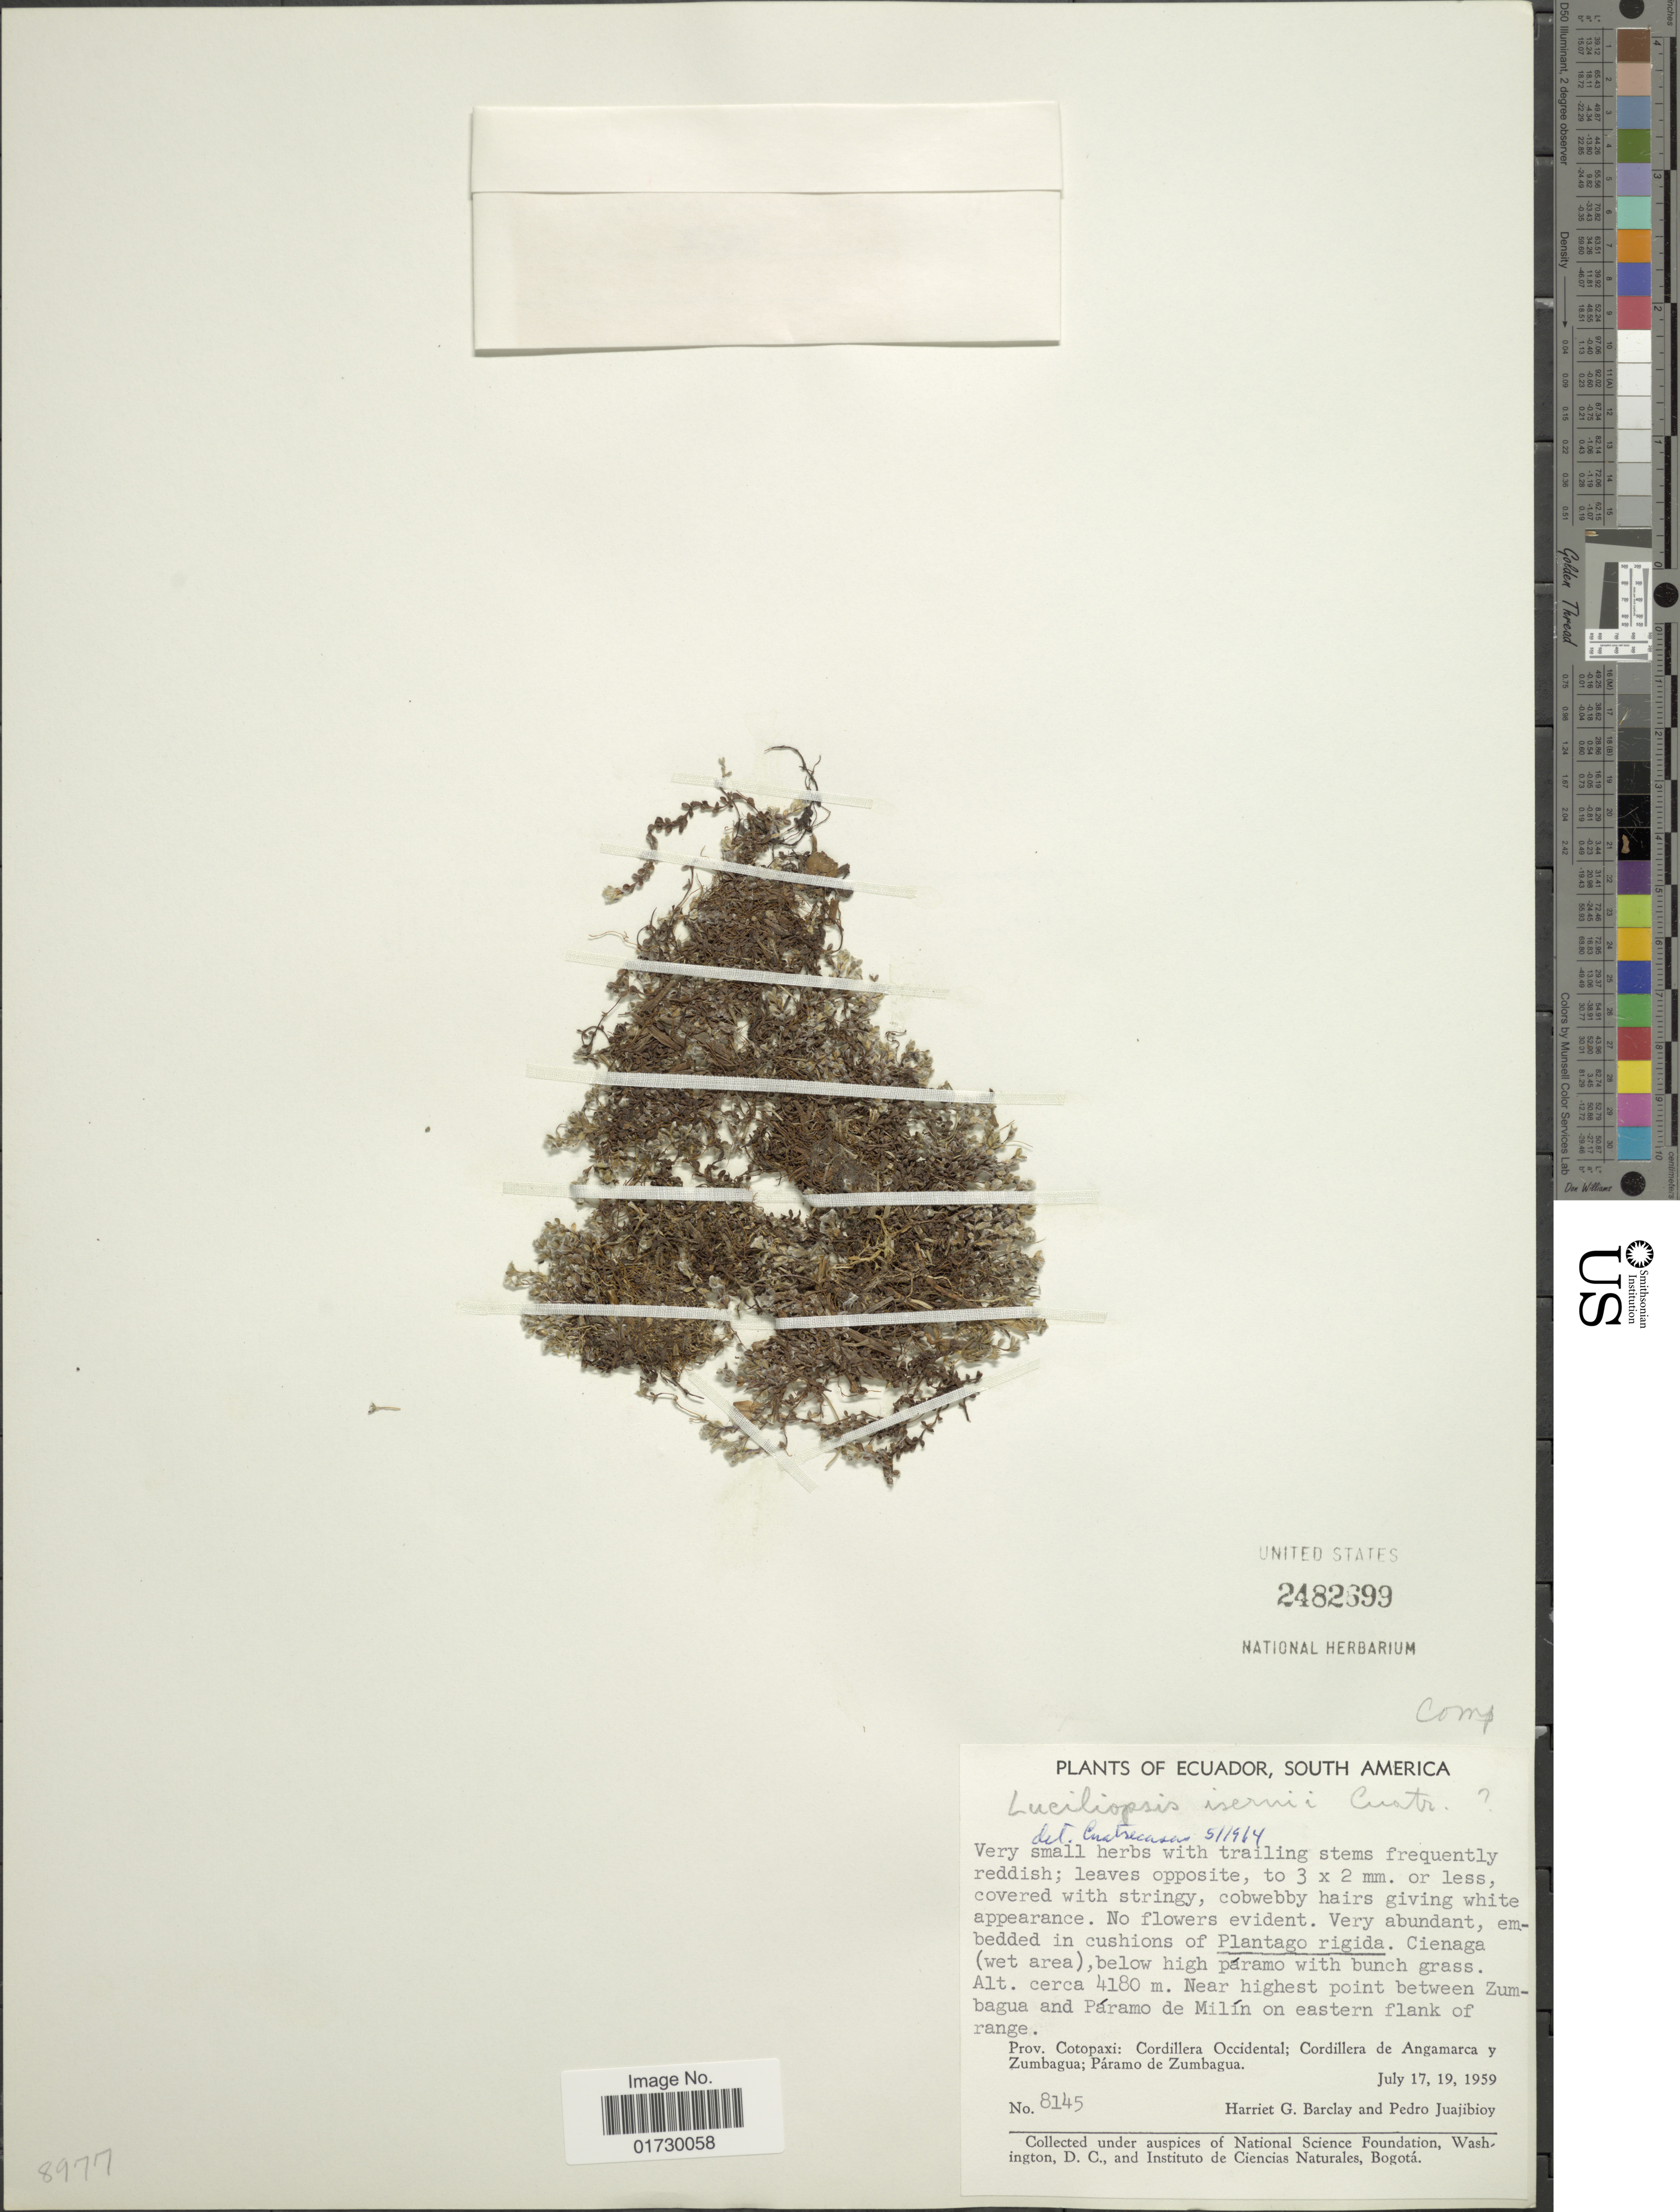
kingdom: Plantae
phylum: Tracheophyta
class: Magnoliopsida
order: Asterales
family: Asteraceae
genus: Cuatrecasasiella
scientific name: Cuatrecasasiella isernii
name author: (Cuatrec.) H. Rob.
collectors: H. G. Barclay & P. Juajibioy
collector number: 8145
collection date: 1959-07-17/1959-07-19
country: Ecuador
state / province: Cotopaxi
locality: Near highest point between Zumbagua and Paramo de Milin on eastern flank of range, Prov. Cotopaxi: Cordillera de Angamarca y Zumbagua; Paramo de Zumbagua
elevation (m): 4180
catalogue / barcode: US 2482699